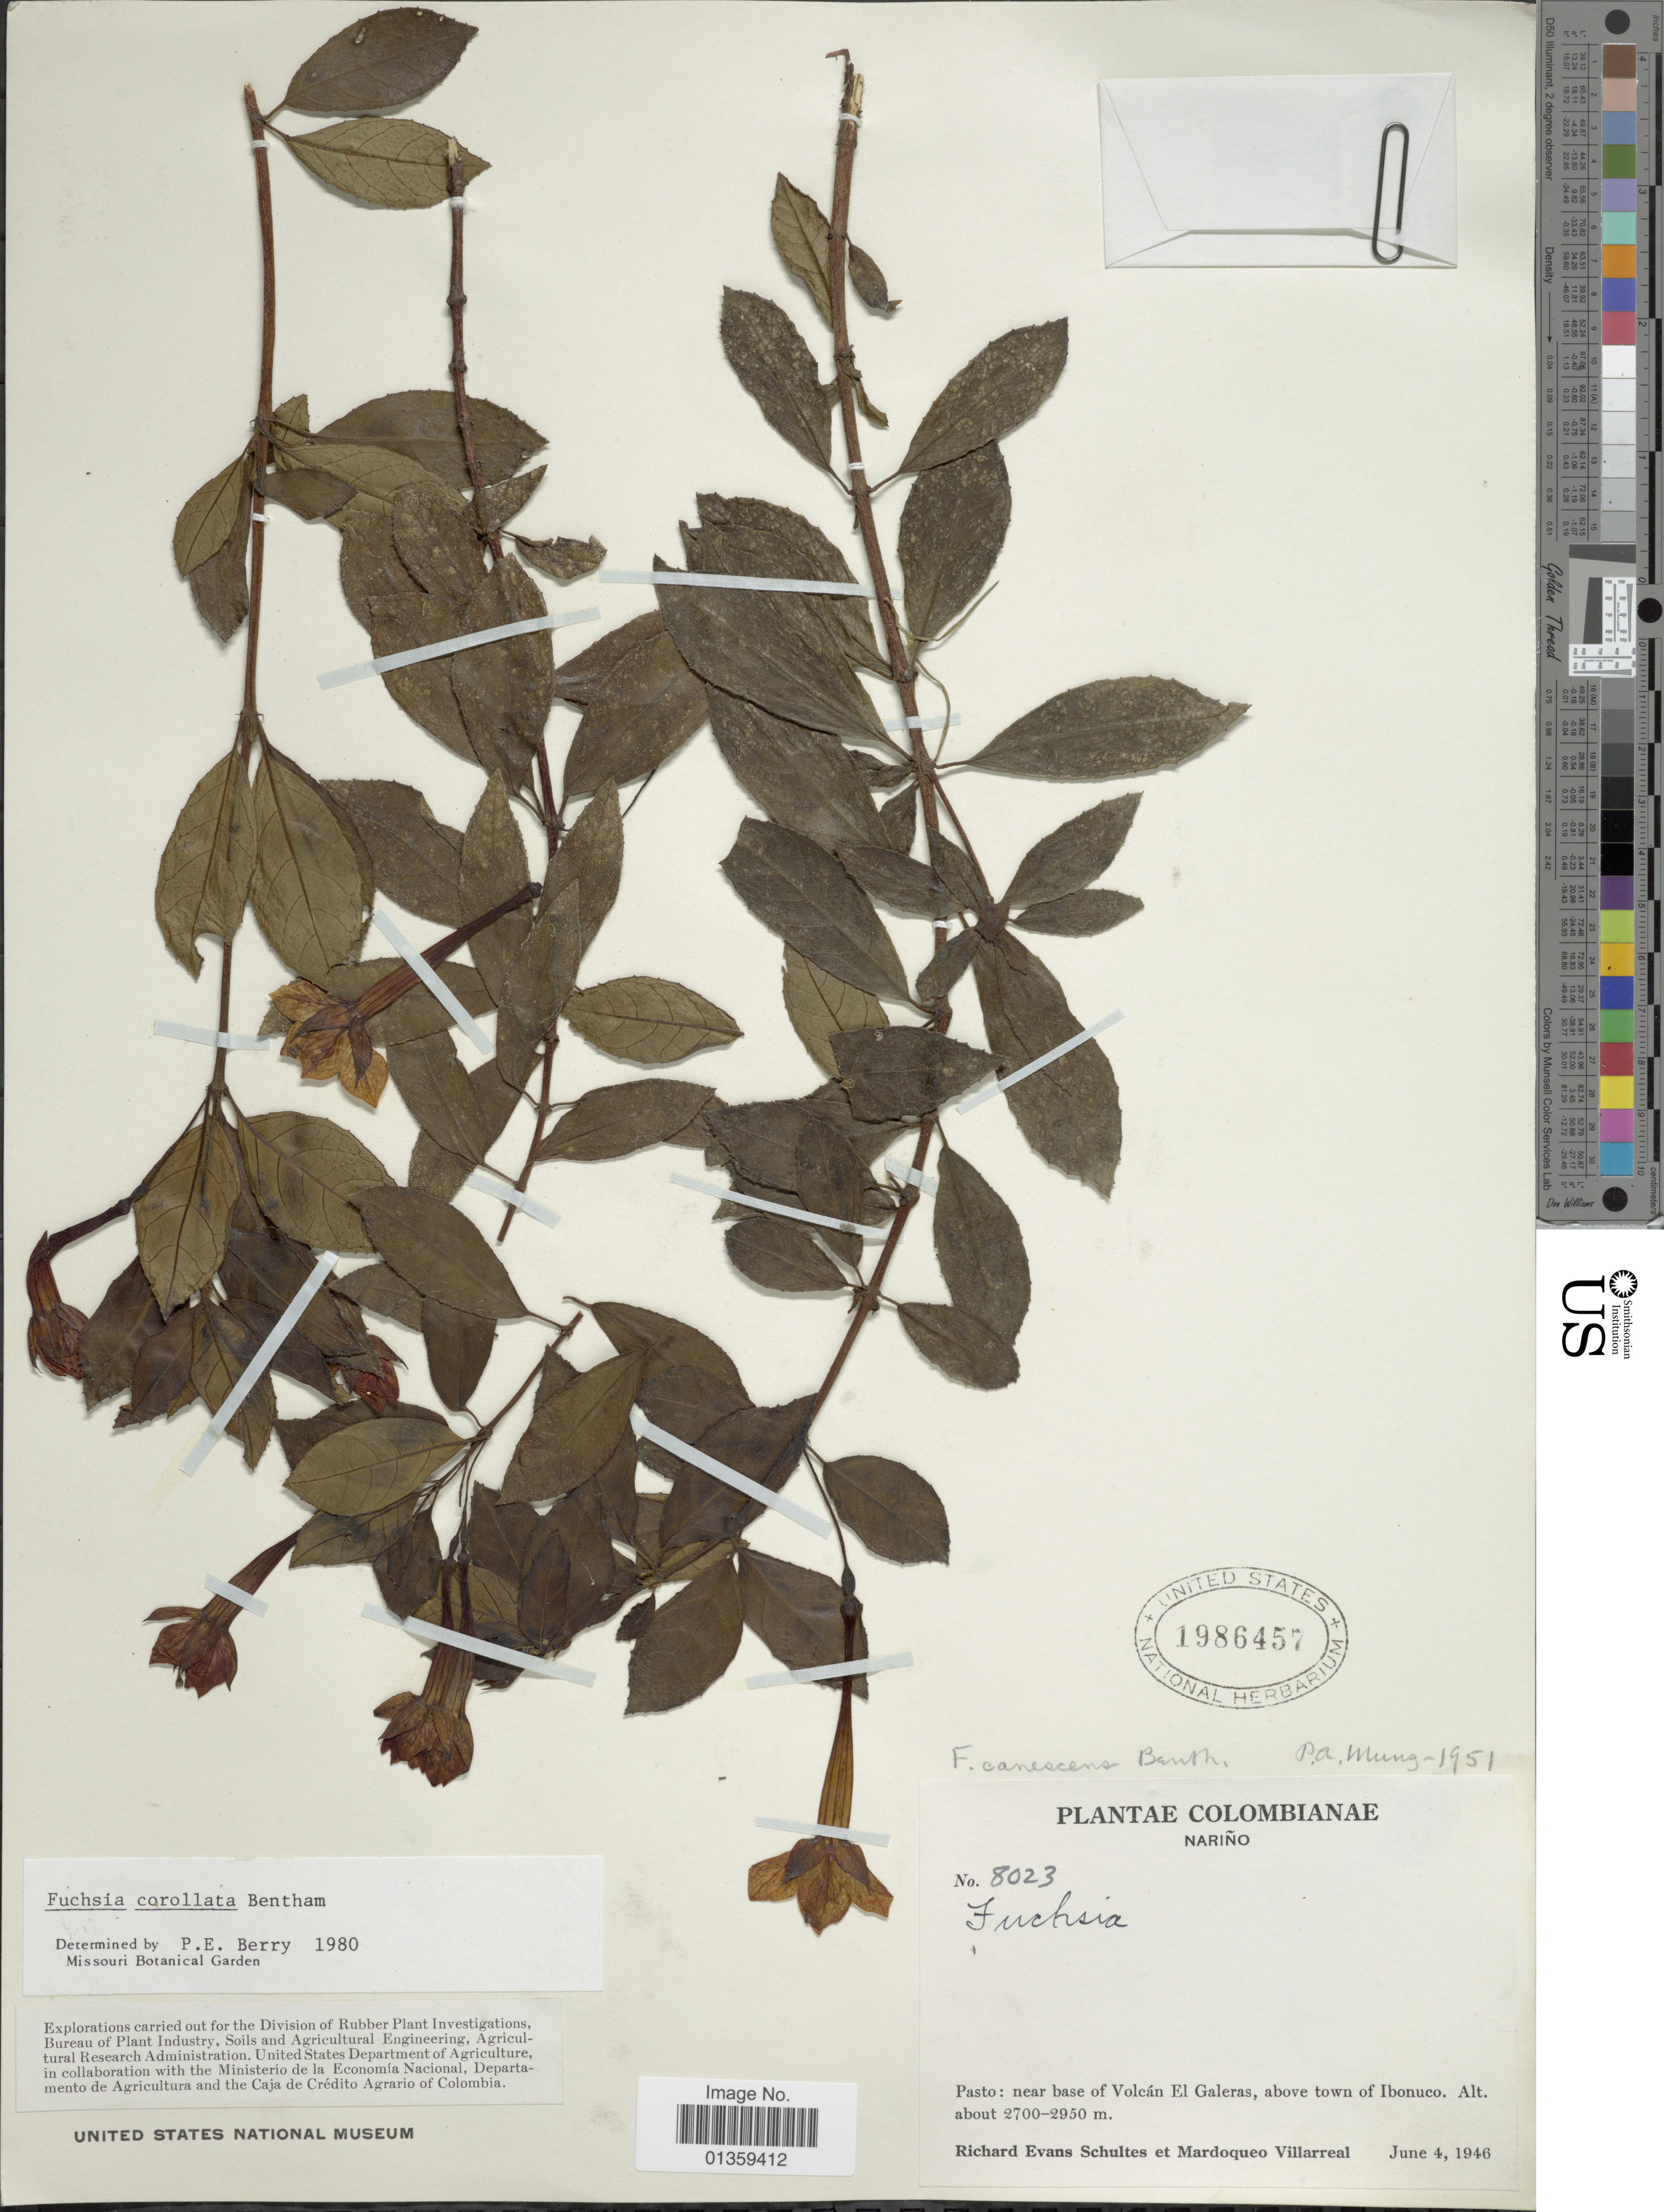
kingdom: Plantae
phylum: Tracheophyta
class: Magnoliopsida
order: Myrtales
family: Onagraceae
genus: Fuchsia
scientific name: Fuchsia corymbiflora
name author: Ruiz & Pav.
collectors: R. E. Schultes & M. Villarreal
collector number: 8023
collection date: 1946-06-04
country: Colombia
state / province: Nariño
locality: Pasto: near base of Volcán El Galeras, above town of Ibonuco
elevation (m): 2700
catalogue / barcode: US 1986457